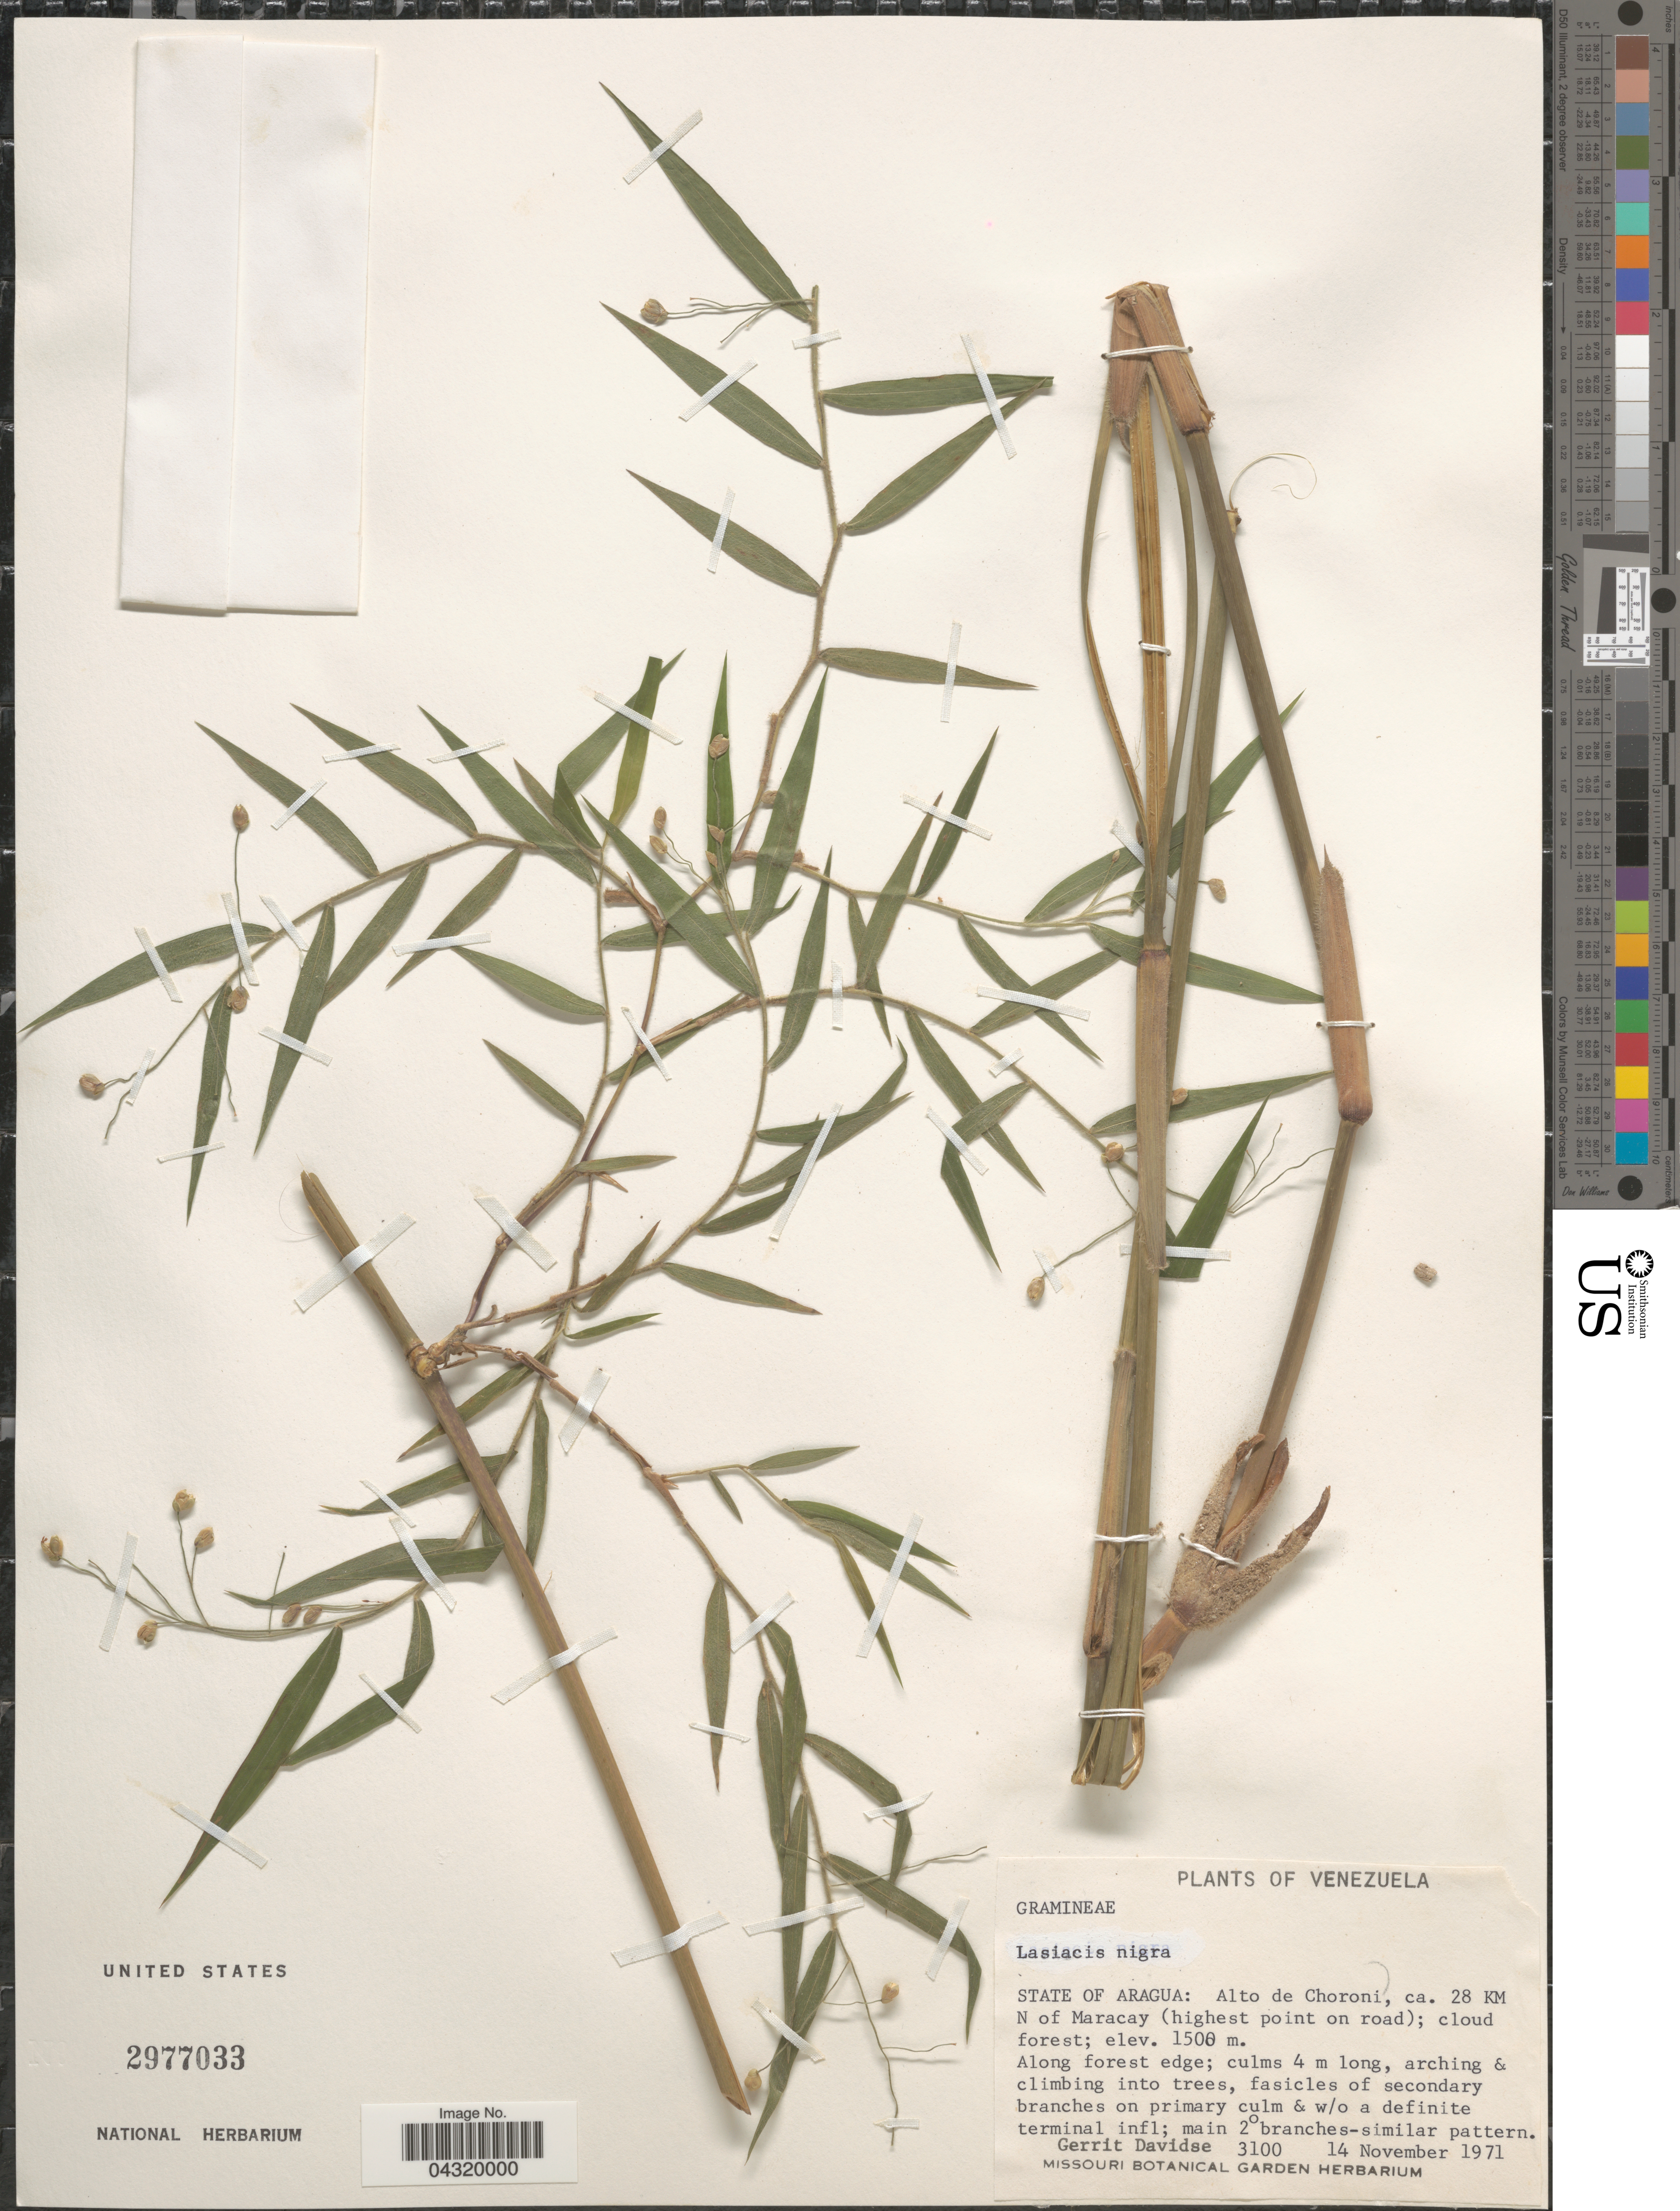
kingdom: Plantae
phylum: Tracheophyta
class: Liliopsida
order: Poales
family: Poaceae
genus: Lasiacis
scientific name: Lasiacis nigra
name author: Davidse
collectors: G. Davidse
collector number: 3100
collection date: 1971-11-14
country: Venezuela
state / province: Aragua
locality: Alto de Choroni, ca. 28 KM N of Maracay.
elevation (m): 1500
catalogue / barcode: US 2977033